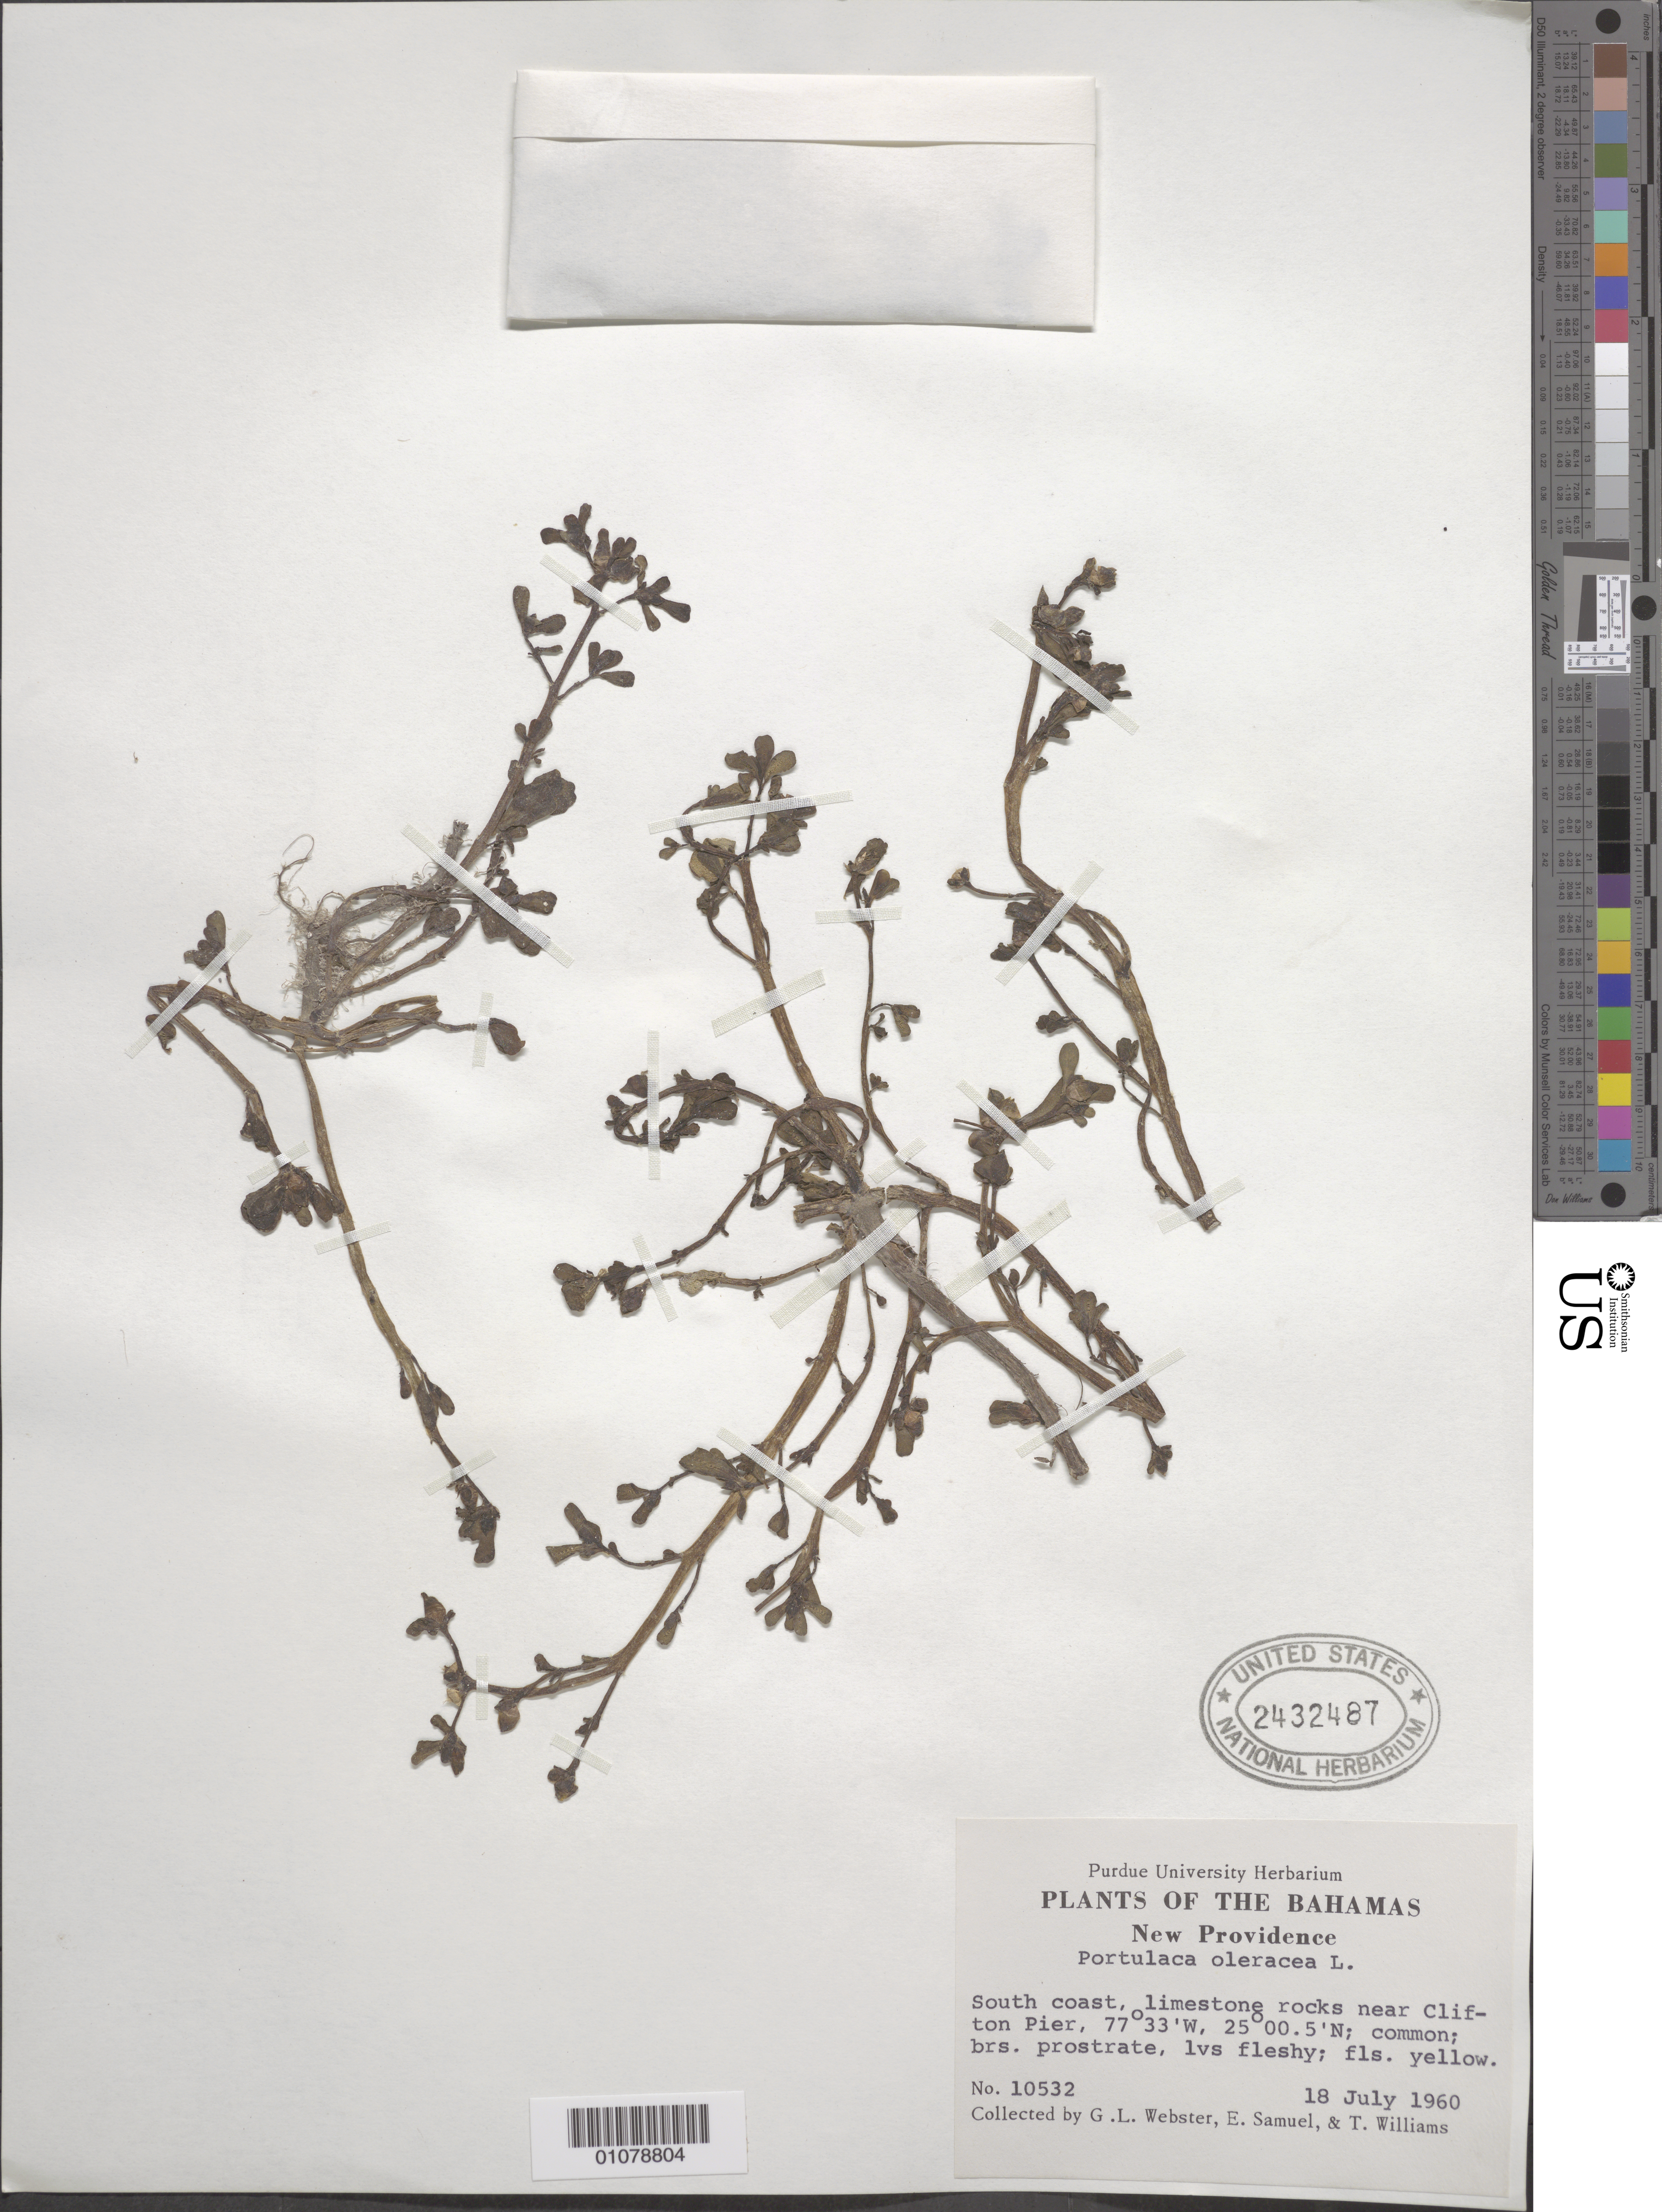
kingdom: Plantae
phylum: Tracheophyta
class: Magnoliopsida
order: Caryophyllales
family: Portulacaceae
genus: Portulaca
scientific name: Portulaca oleracea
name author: L.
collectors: G. L. Webster, E. Samuel & T. Williams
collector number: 10532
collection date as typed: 18 Jul 1960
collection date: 1960-07-18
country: Bahamas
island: New Providence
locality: New Providence S coast, near Cliffton Pier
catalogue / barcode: US 2432487